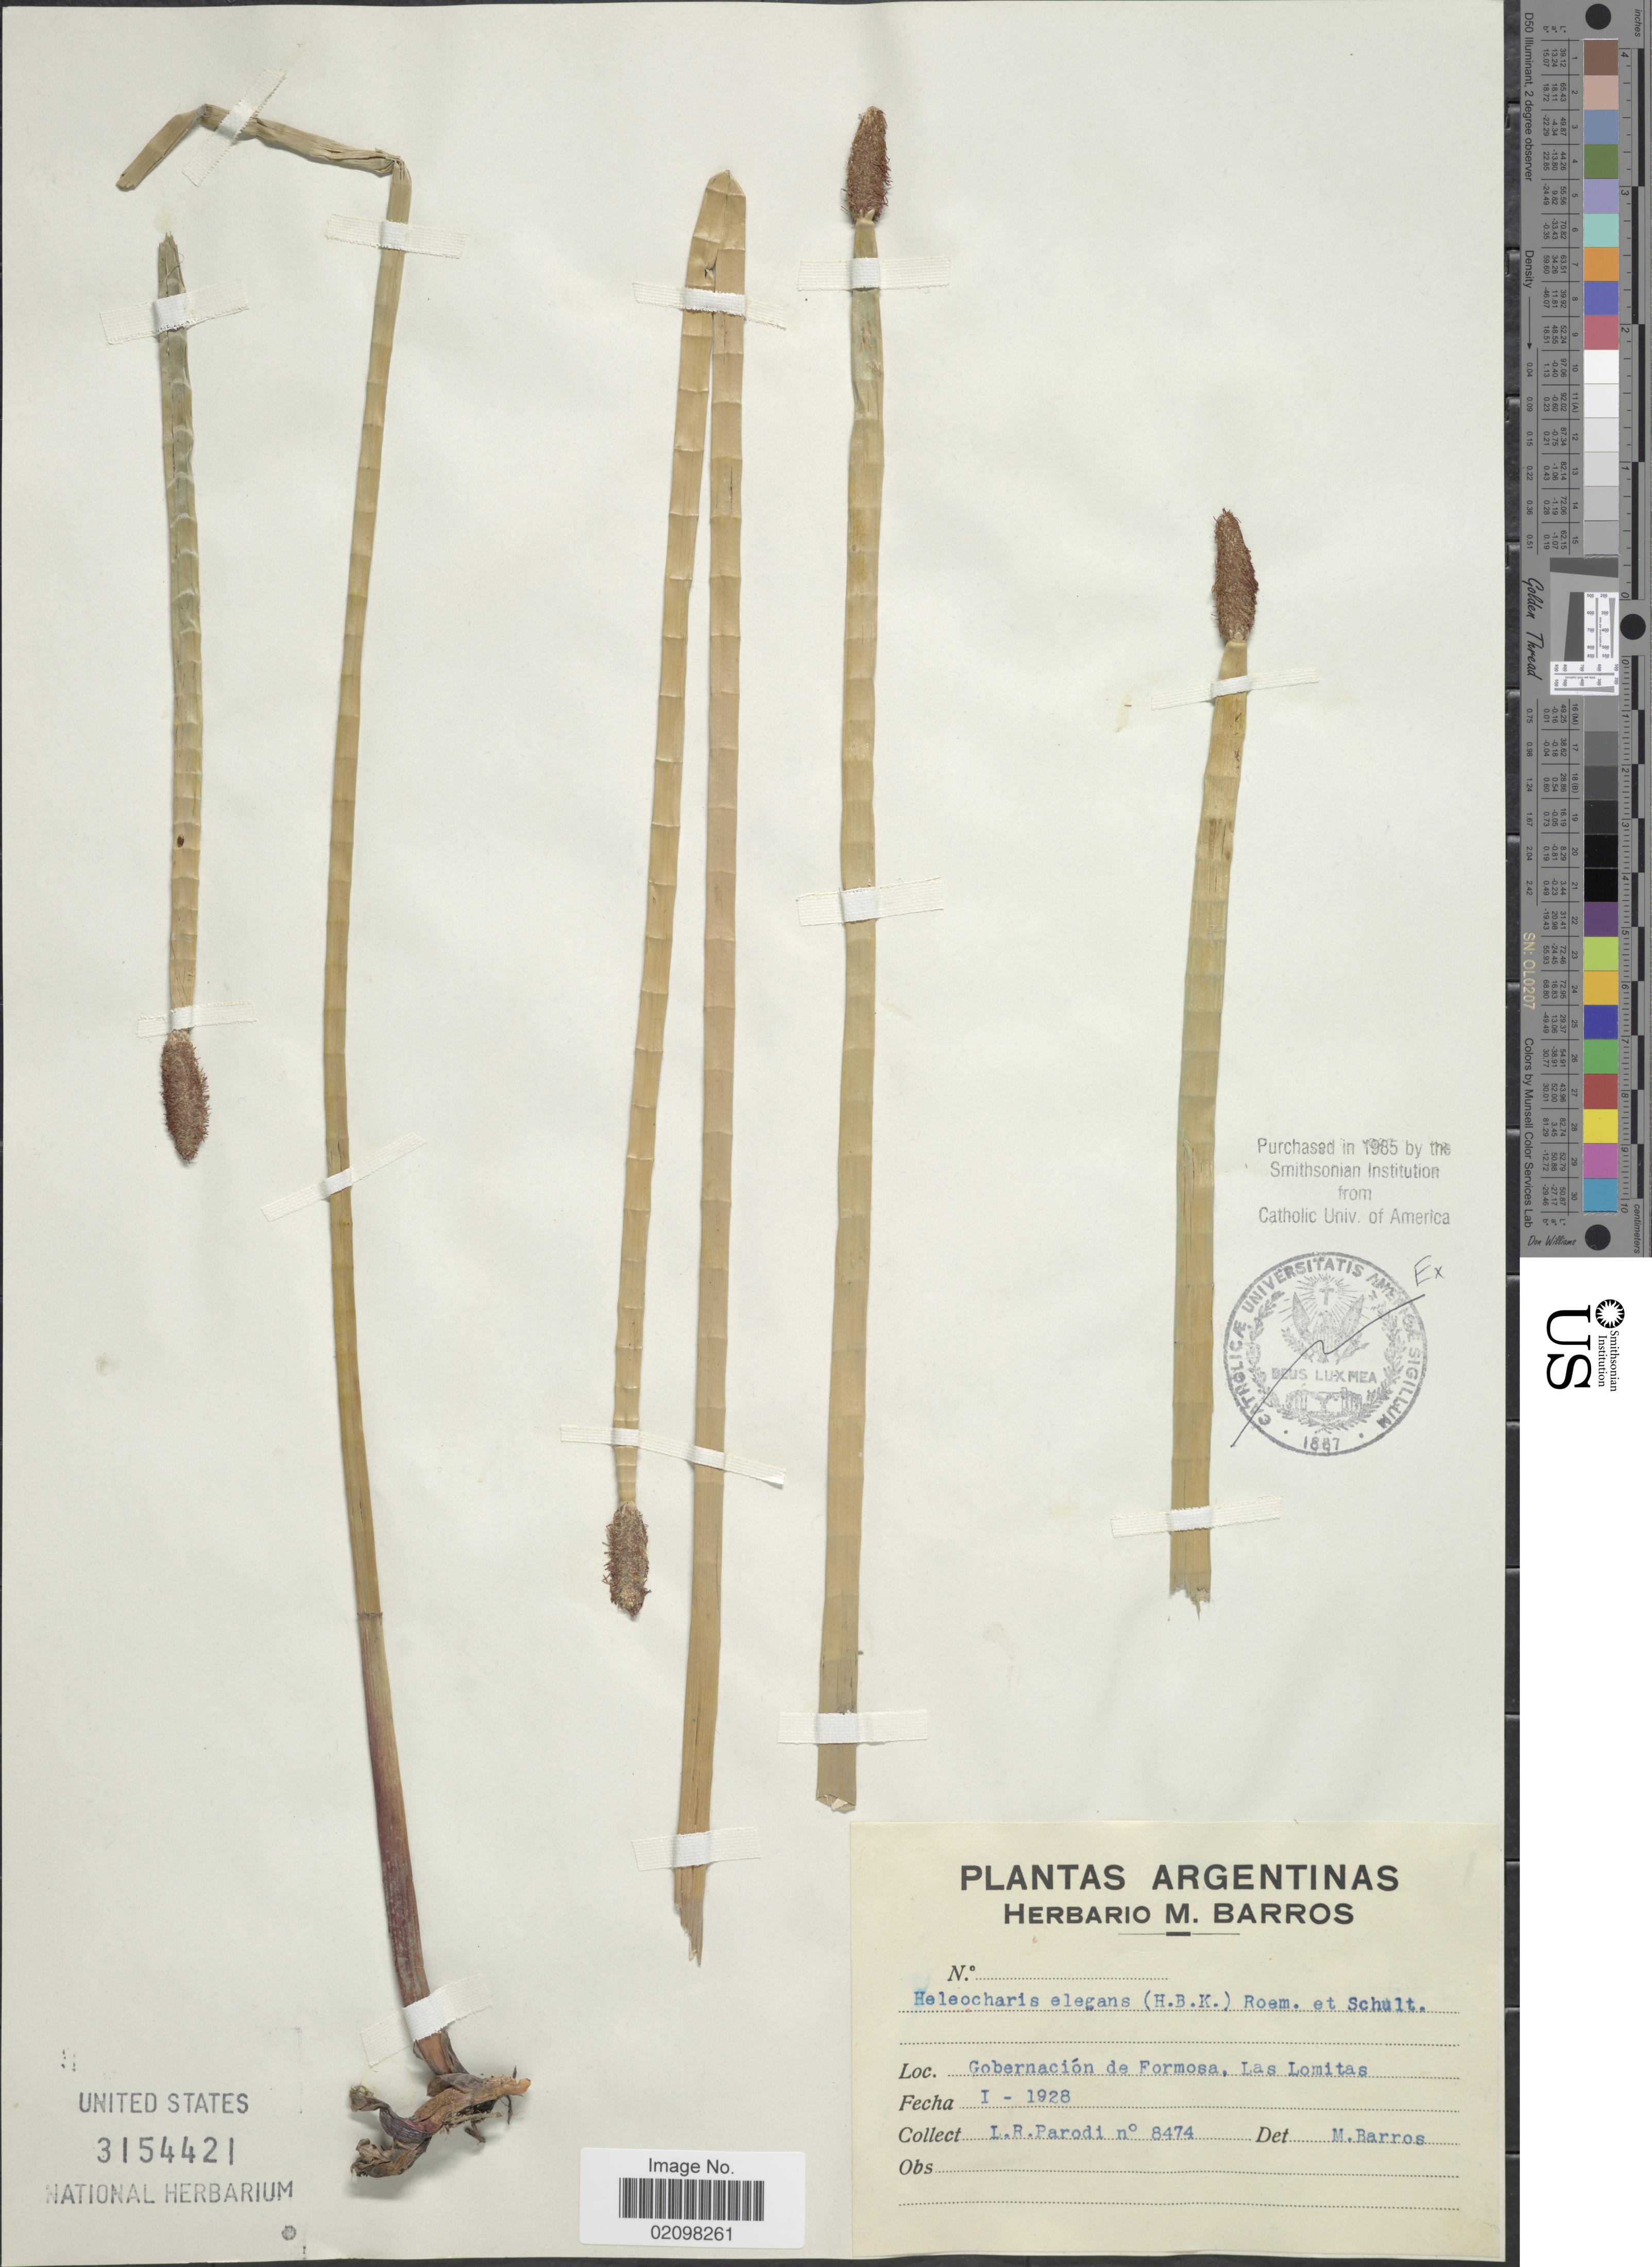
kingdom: Plantae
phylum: Tracheophyta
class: Liliopsida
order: Poales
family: Cyperaceae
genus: Eleocharis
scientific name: Eleocharis elegans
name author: (Kunth) Roem. & Schult.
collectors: L. R. Parodi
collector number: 8474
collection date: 1928-01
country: Argentina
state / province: Formosa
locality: Las Lomitas, Gobernacion de Formosa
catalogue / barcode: US 3154421